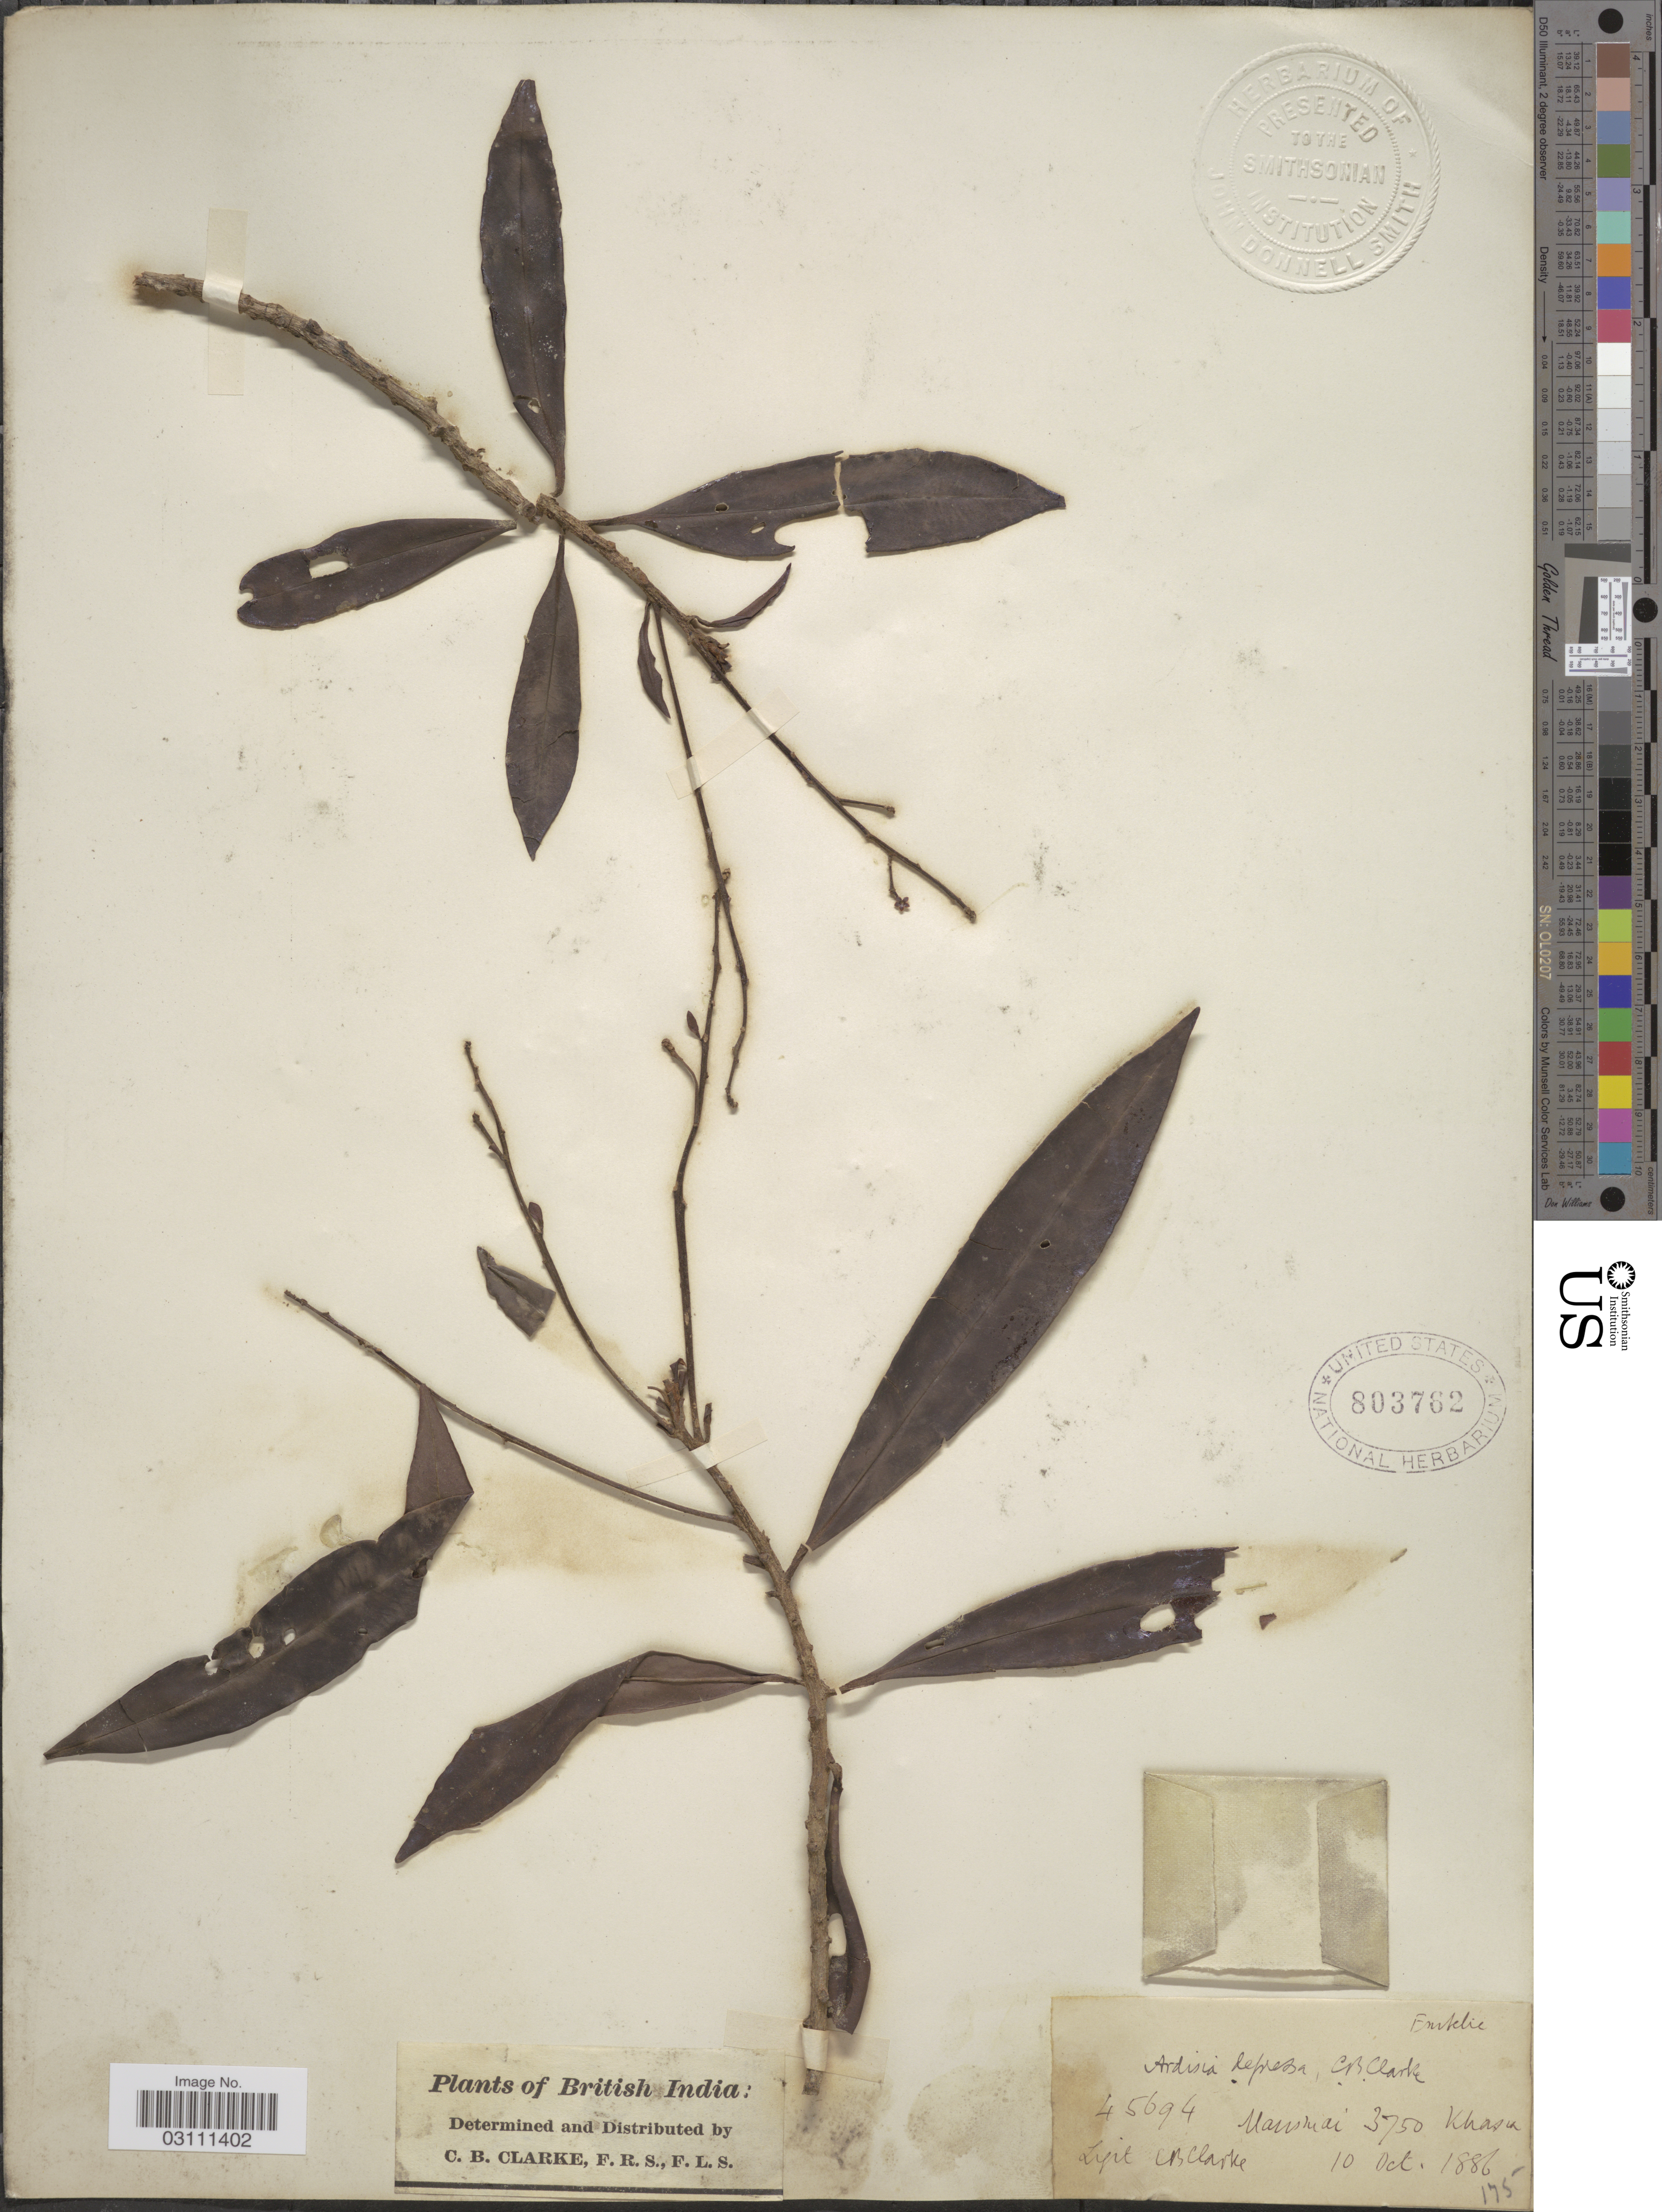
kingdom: Plantae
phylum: Tracheophyta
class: Magnoliopsida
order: Ericales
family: Primulaceae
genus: Ardisia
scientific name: Ardisia depressa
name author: C.B. Clarke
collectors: C. B. Clarke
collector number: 45694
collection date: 1886-10-10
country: India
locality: British India, Mawsmai, Khasia.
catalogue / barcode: US 803762